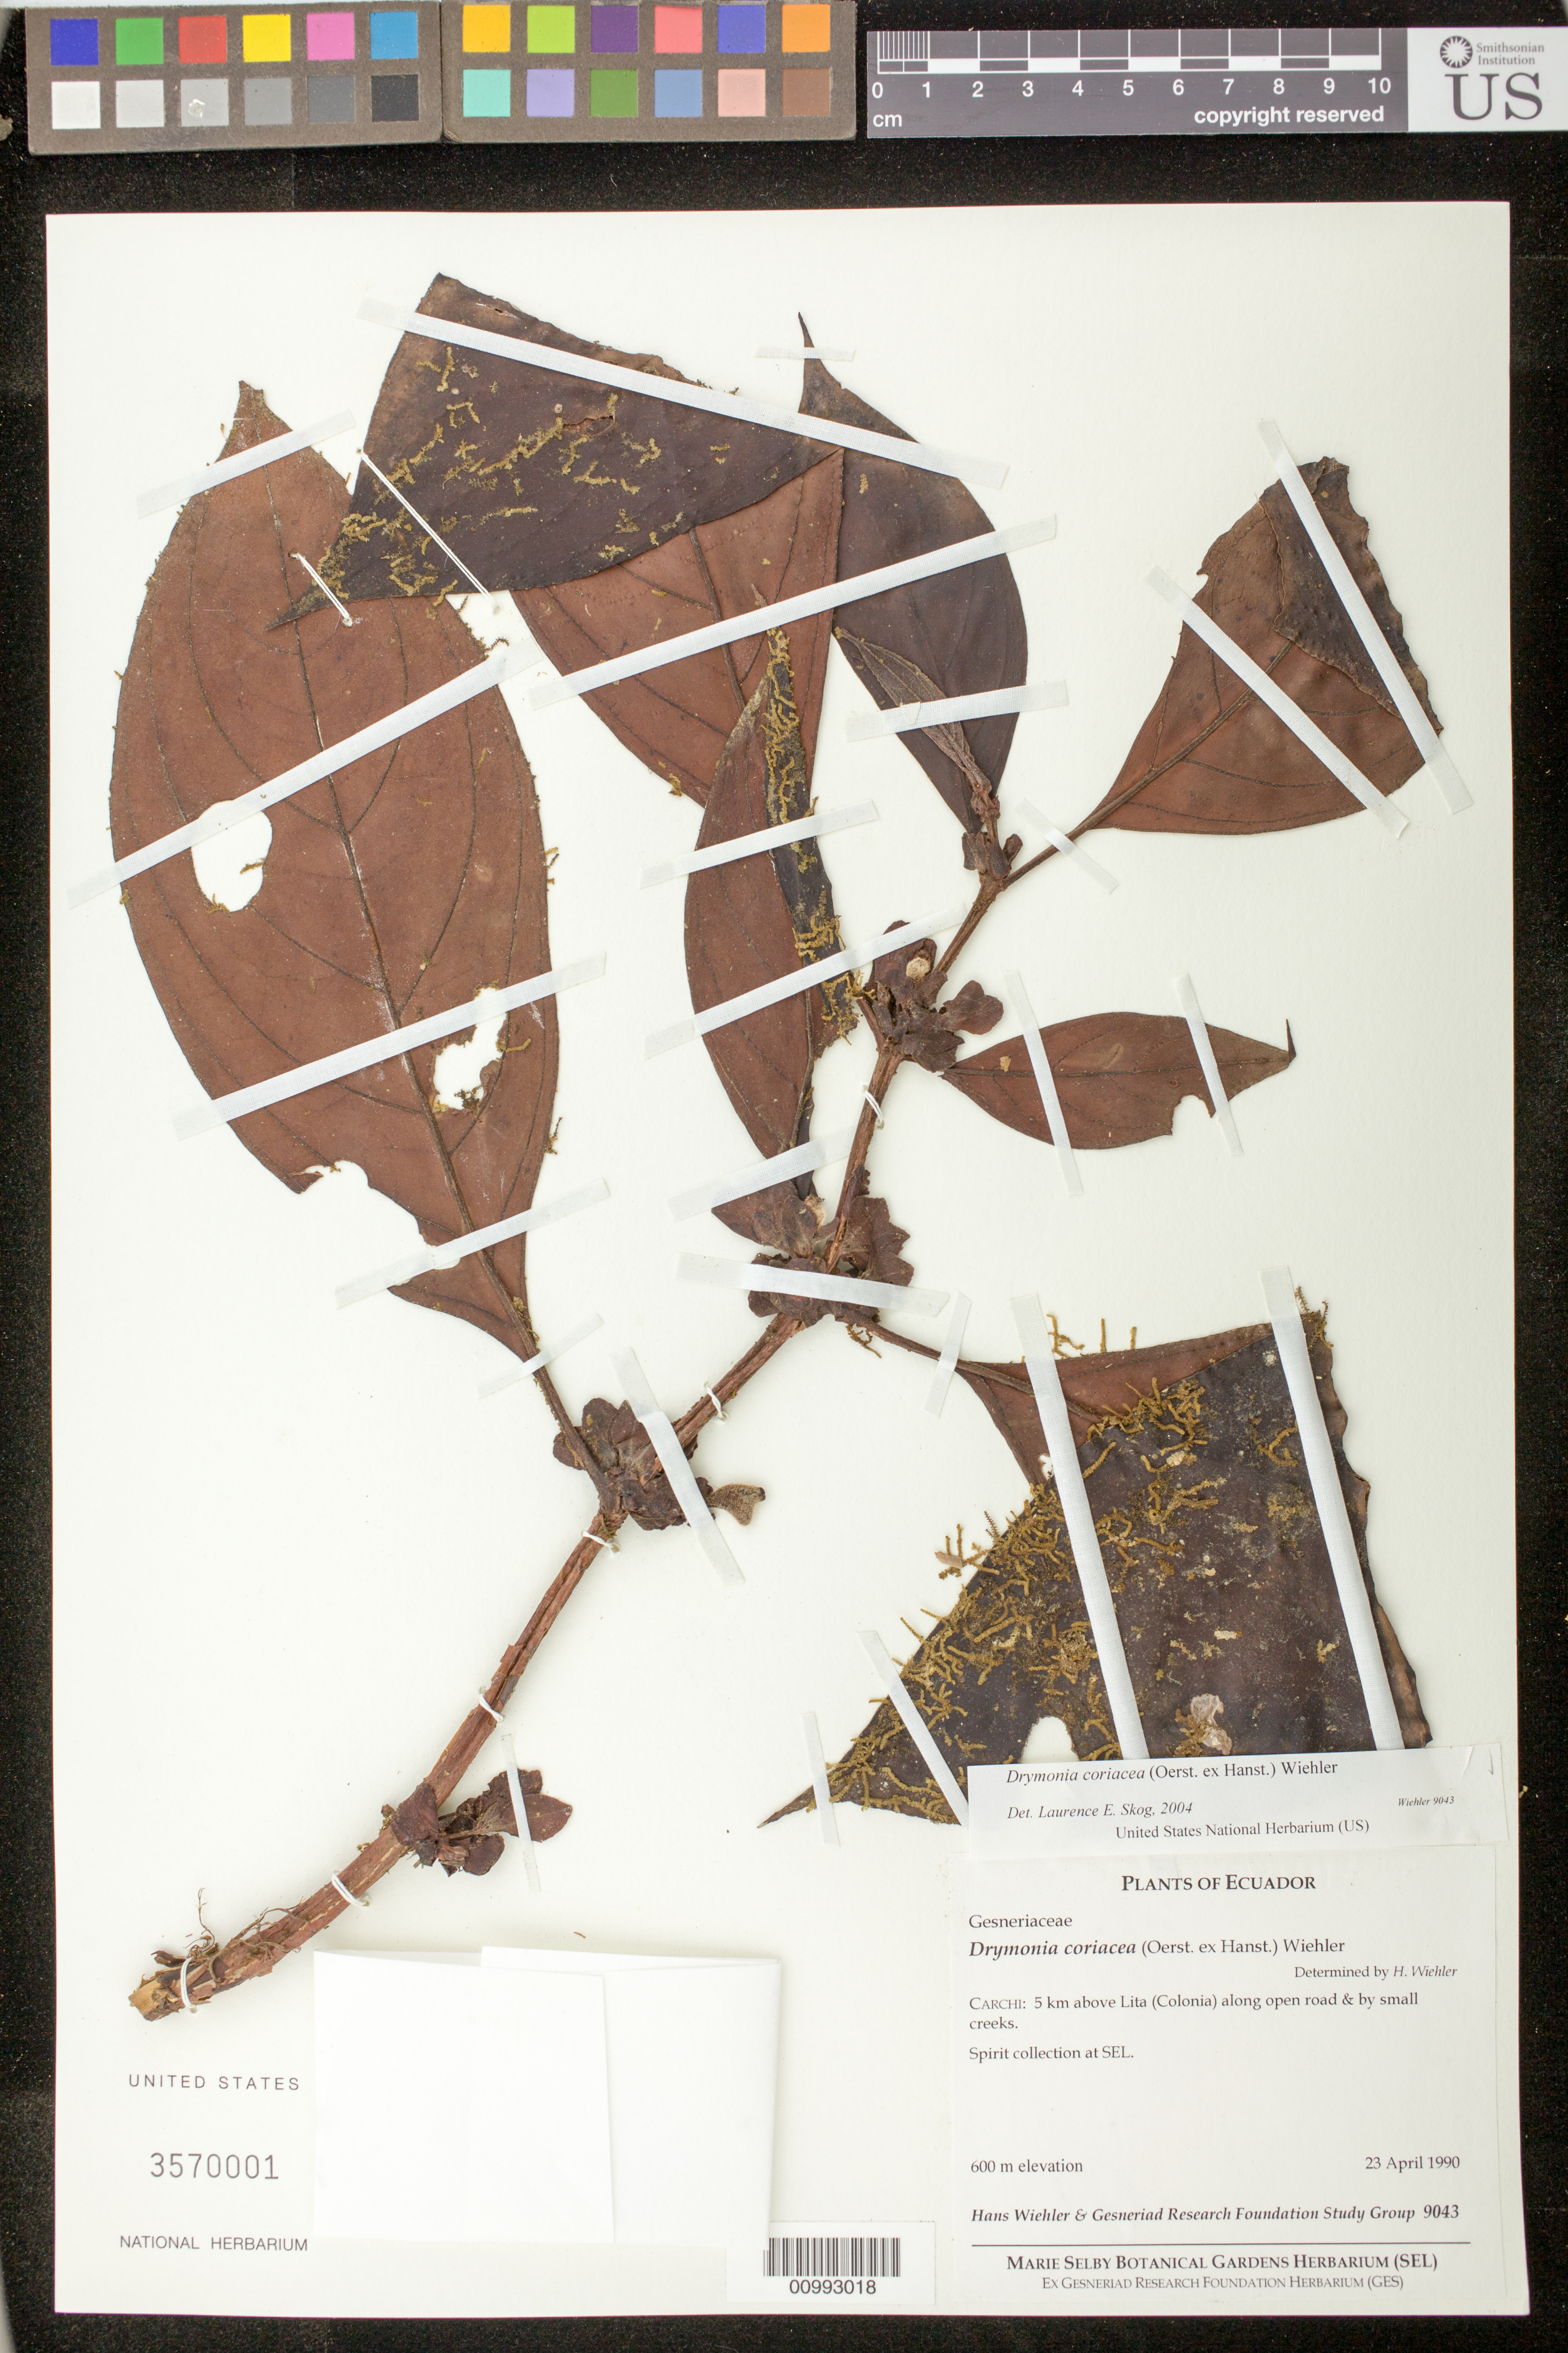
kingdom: Plantae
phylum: Tracheophyta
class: Magnoliopsida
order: Lamiales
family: Gesneriaceae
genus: Drymonia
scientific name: Drymonia coriacea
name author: (Oerst. ex Hanst.) Wiehler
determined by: Skog, Laurence E.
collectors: H. J. Wiehler & GRF Study Group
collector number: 9043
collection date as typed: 23 Apr 1990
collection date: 1990-04-23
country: Ecuador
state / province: Carchi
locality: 5 km above Lita (Colonia) along open road & by small creeks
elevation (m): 600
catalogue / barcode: US 3570001